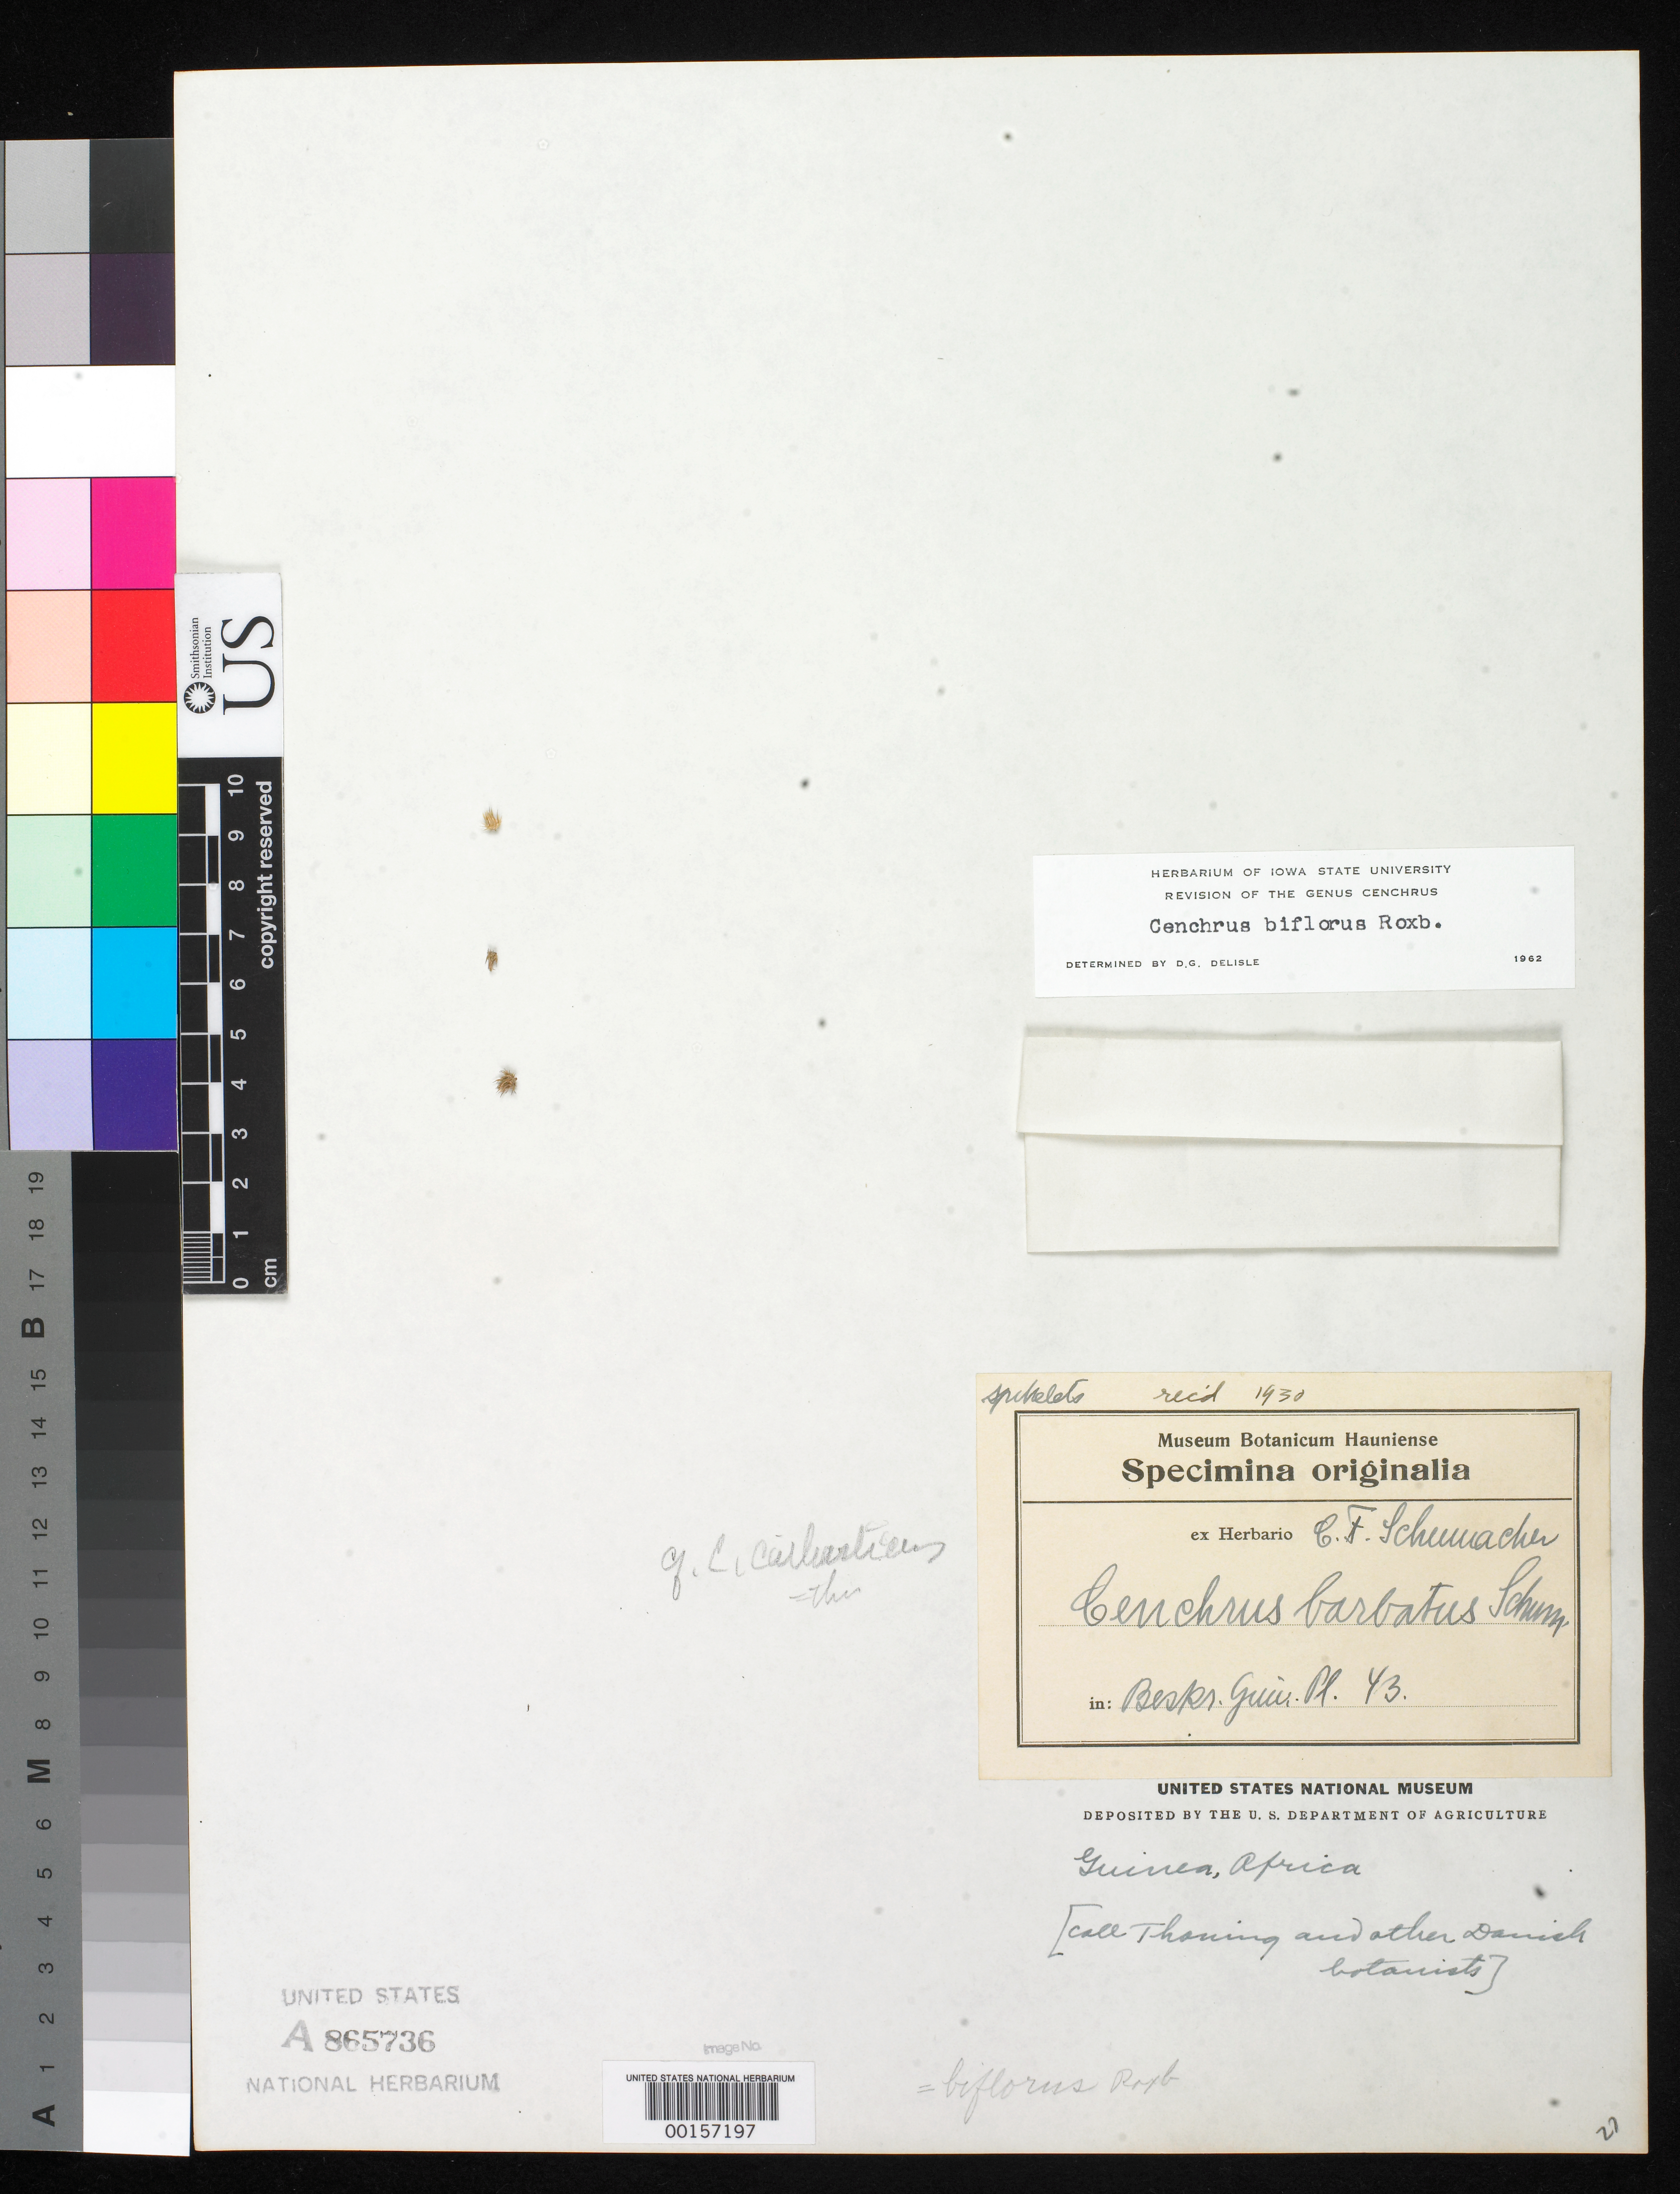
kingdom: Plantae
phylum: Tracheophyta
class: Liliopsida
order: Poales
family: Poaceae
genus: Cenchrus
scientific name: Cenchrus barbatus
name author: Schumach.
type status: Type Fragment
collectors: P. Thonning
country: Guinea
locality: "Guinea" is only geographical data given.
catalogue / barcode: US 865736A